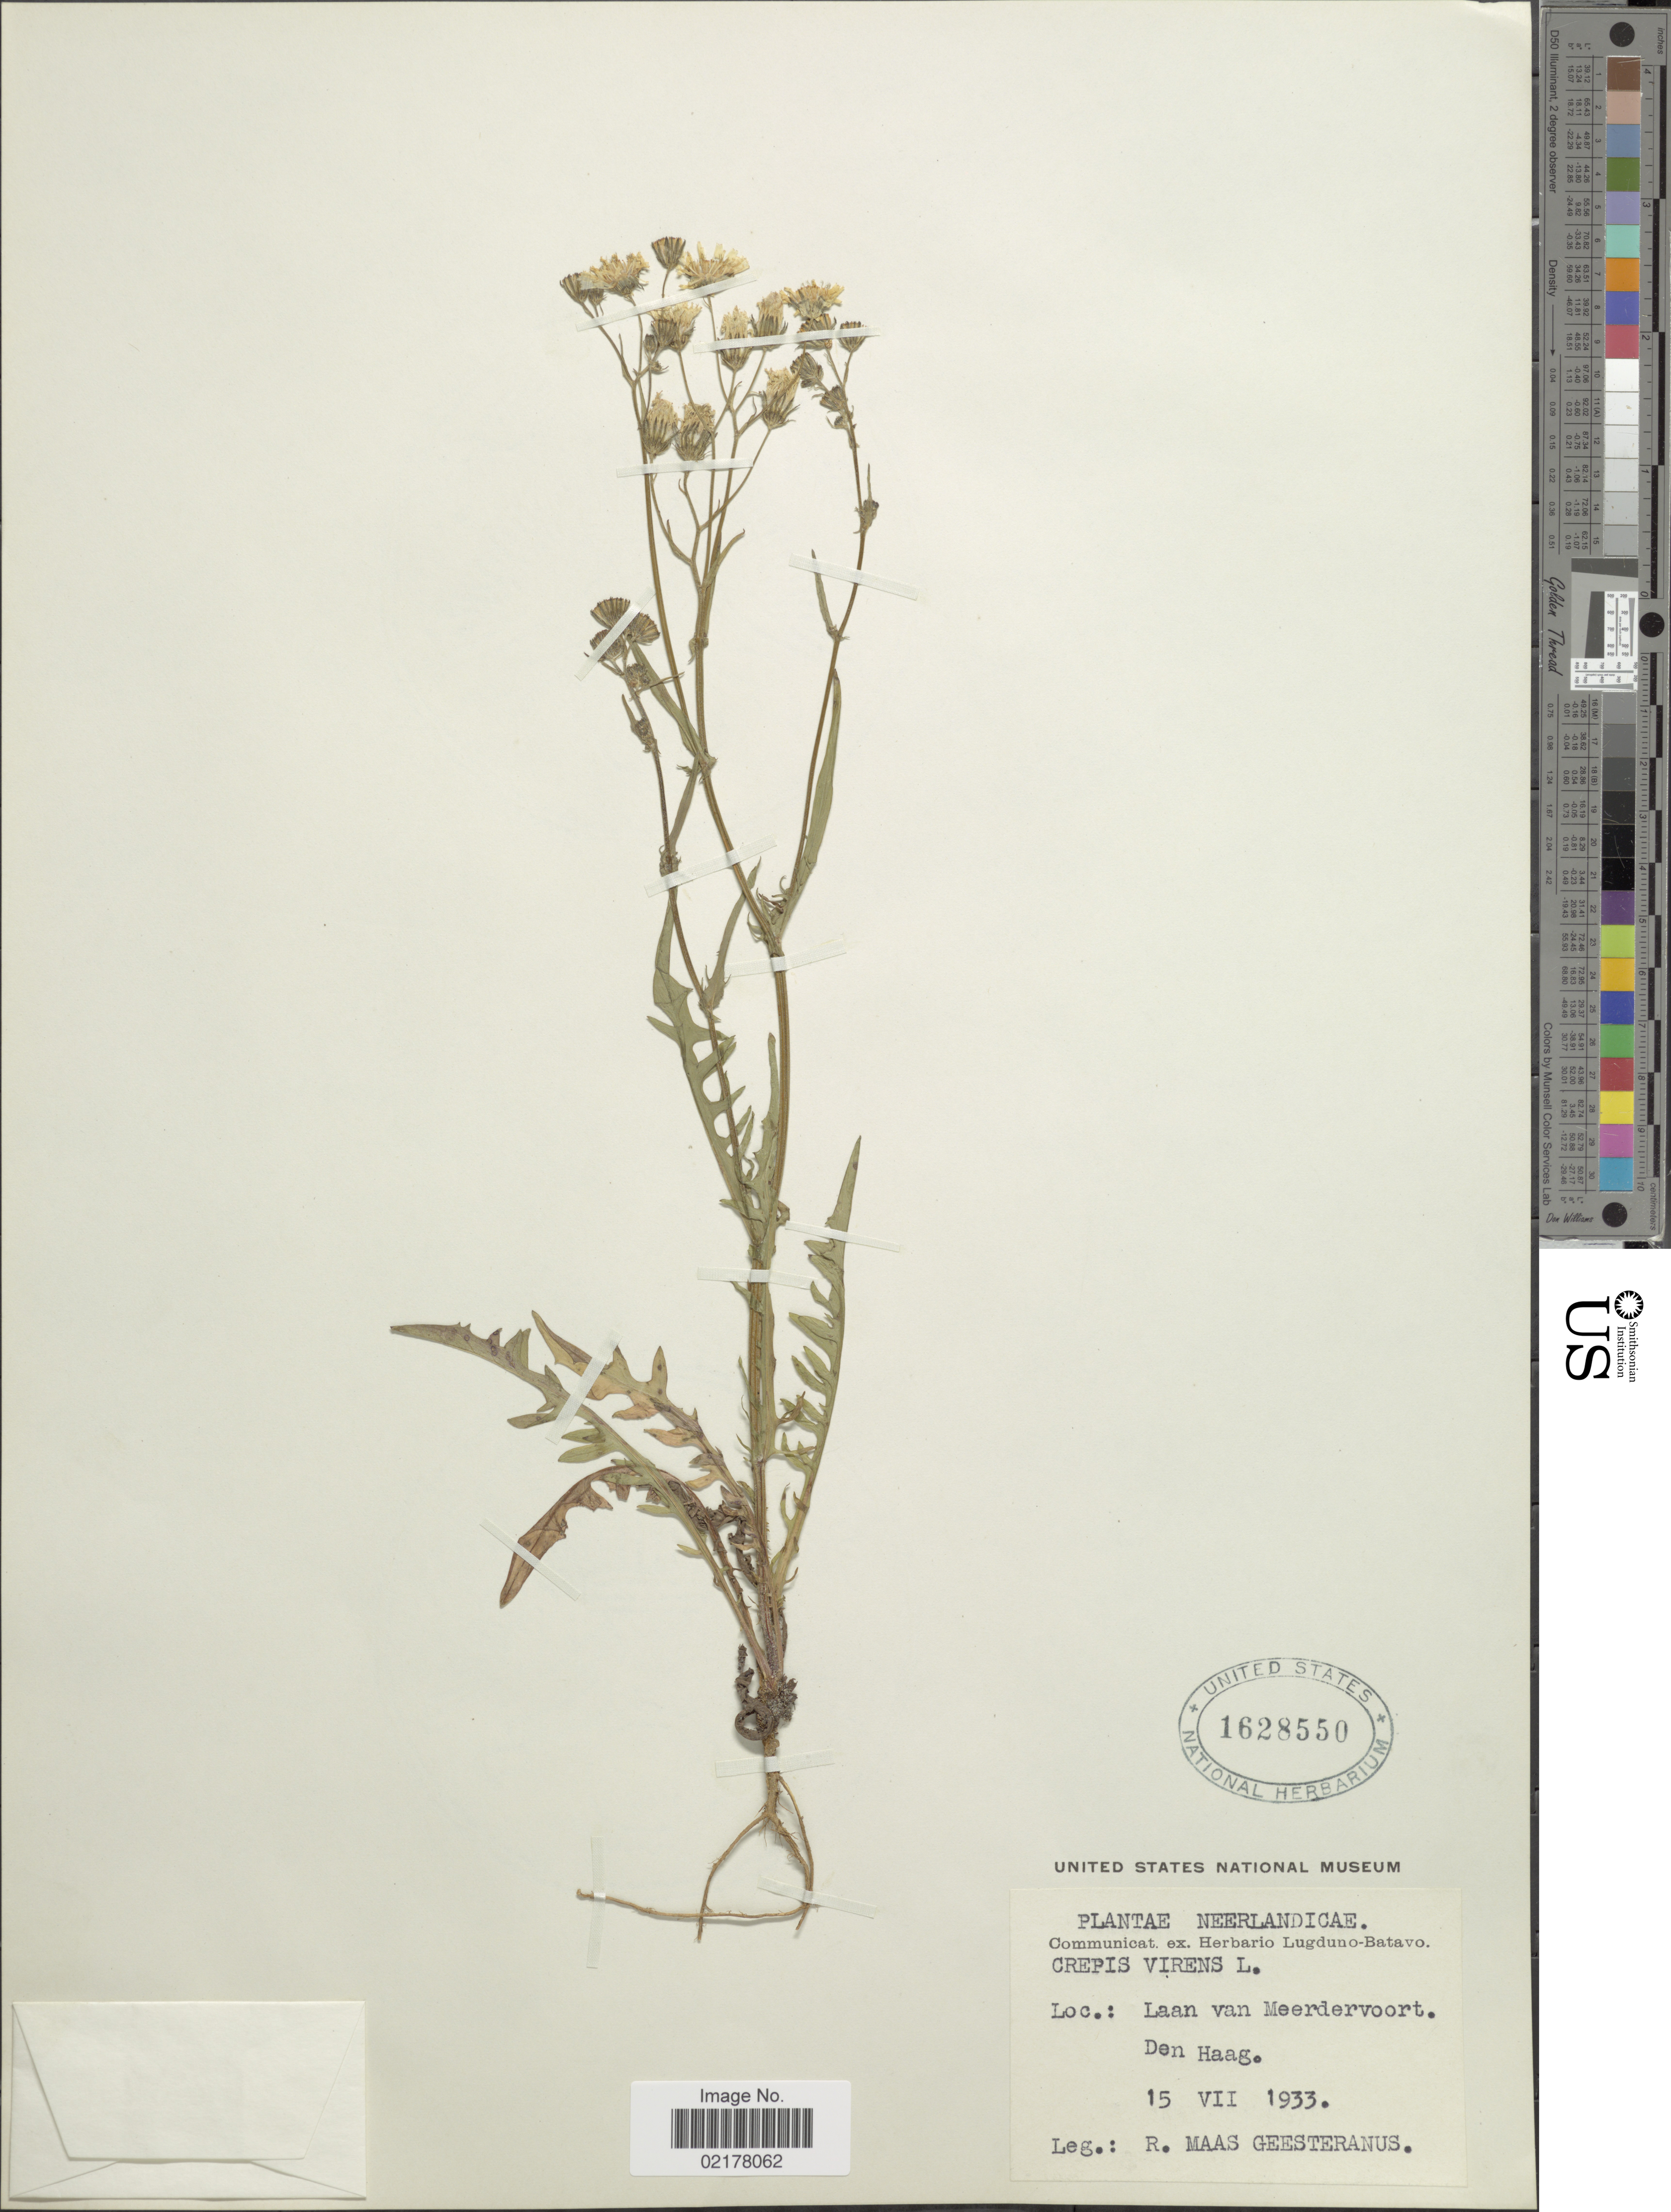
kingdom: Plantae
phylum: Tracheophyta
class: Magnoliopsida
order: Asterales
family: Asteraceae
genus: Crepis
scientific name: Crepis capillaris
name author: (L.) Wallr.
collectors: R. A. Maas Geesteranus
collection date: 1933-07-15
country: Netherlands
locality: Neerlandicae. Laan van Meerdervoort. Den Haag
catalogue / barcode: US 1628550